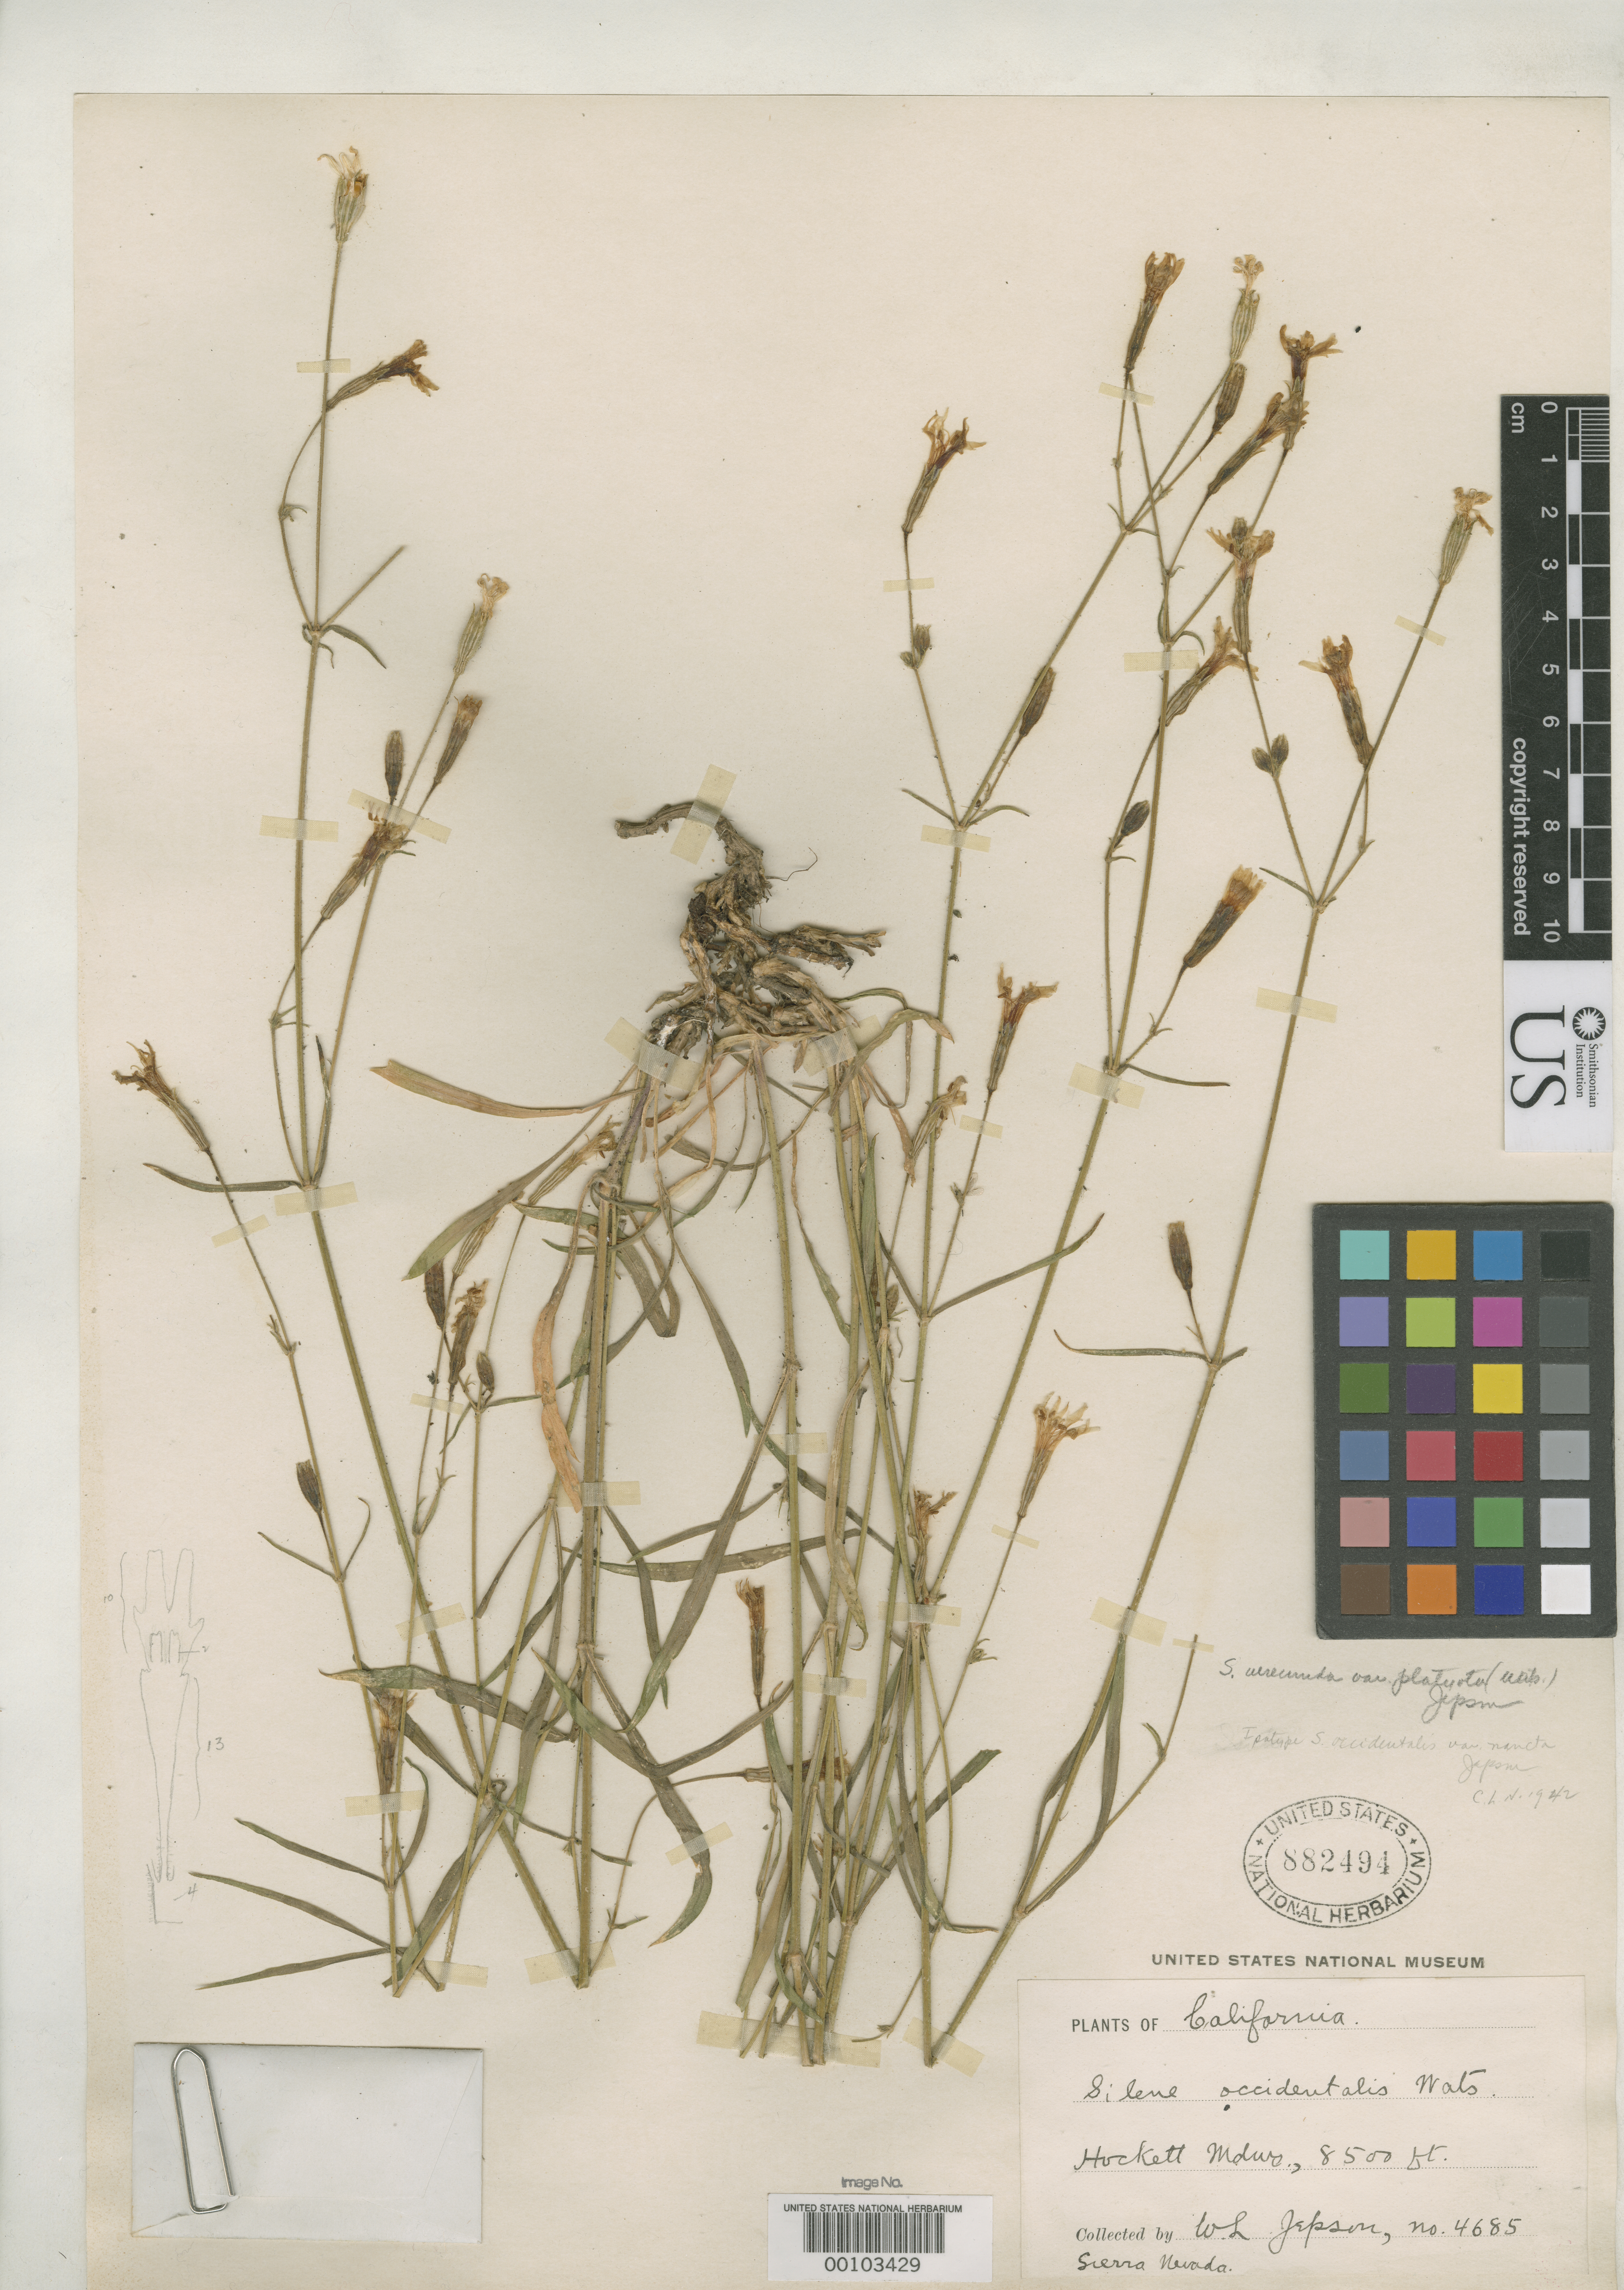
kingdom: Plantae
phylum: Tracheophyta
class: Magnoliopsida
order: Caryophyllales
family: Caryophyllaceae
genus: Silene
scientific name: Silene occidentalis var. nancta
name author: Jeps.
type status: Isolectotype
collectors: W. L. Jepson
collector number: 4685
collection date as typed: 15 Aug 1911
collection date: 1911-08-15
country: United States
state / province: California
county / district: Tulare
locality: Hockett meadow; alt. 8500 ft.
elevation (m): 2591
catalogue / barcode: US 882494